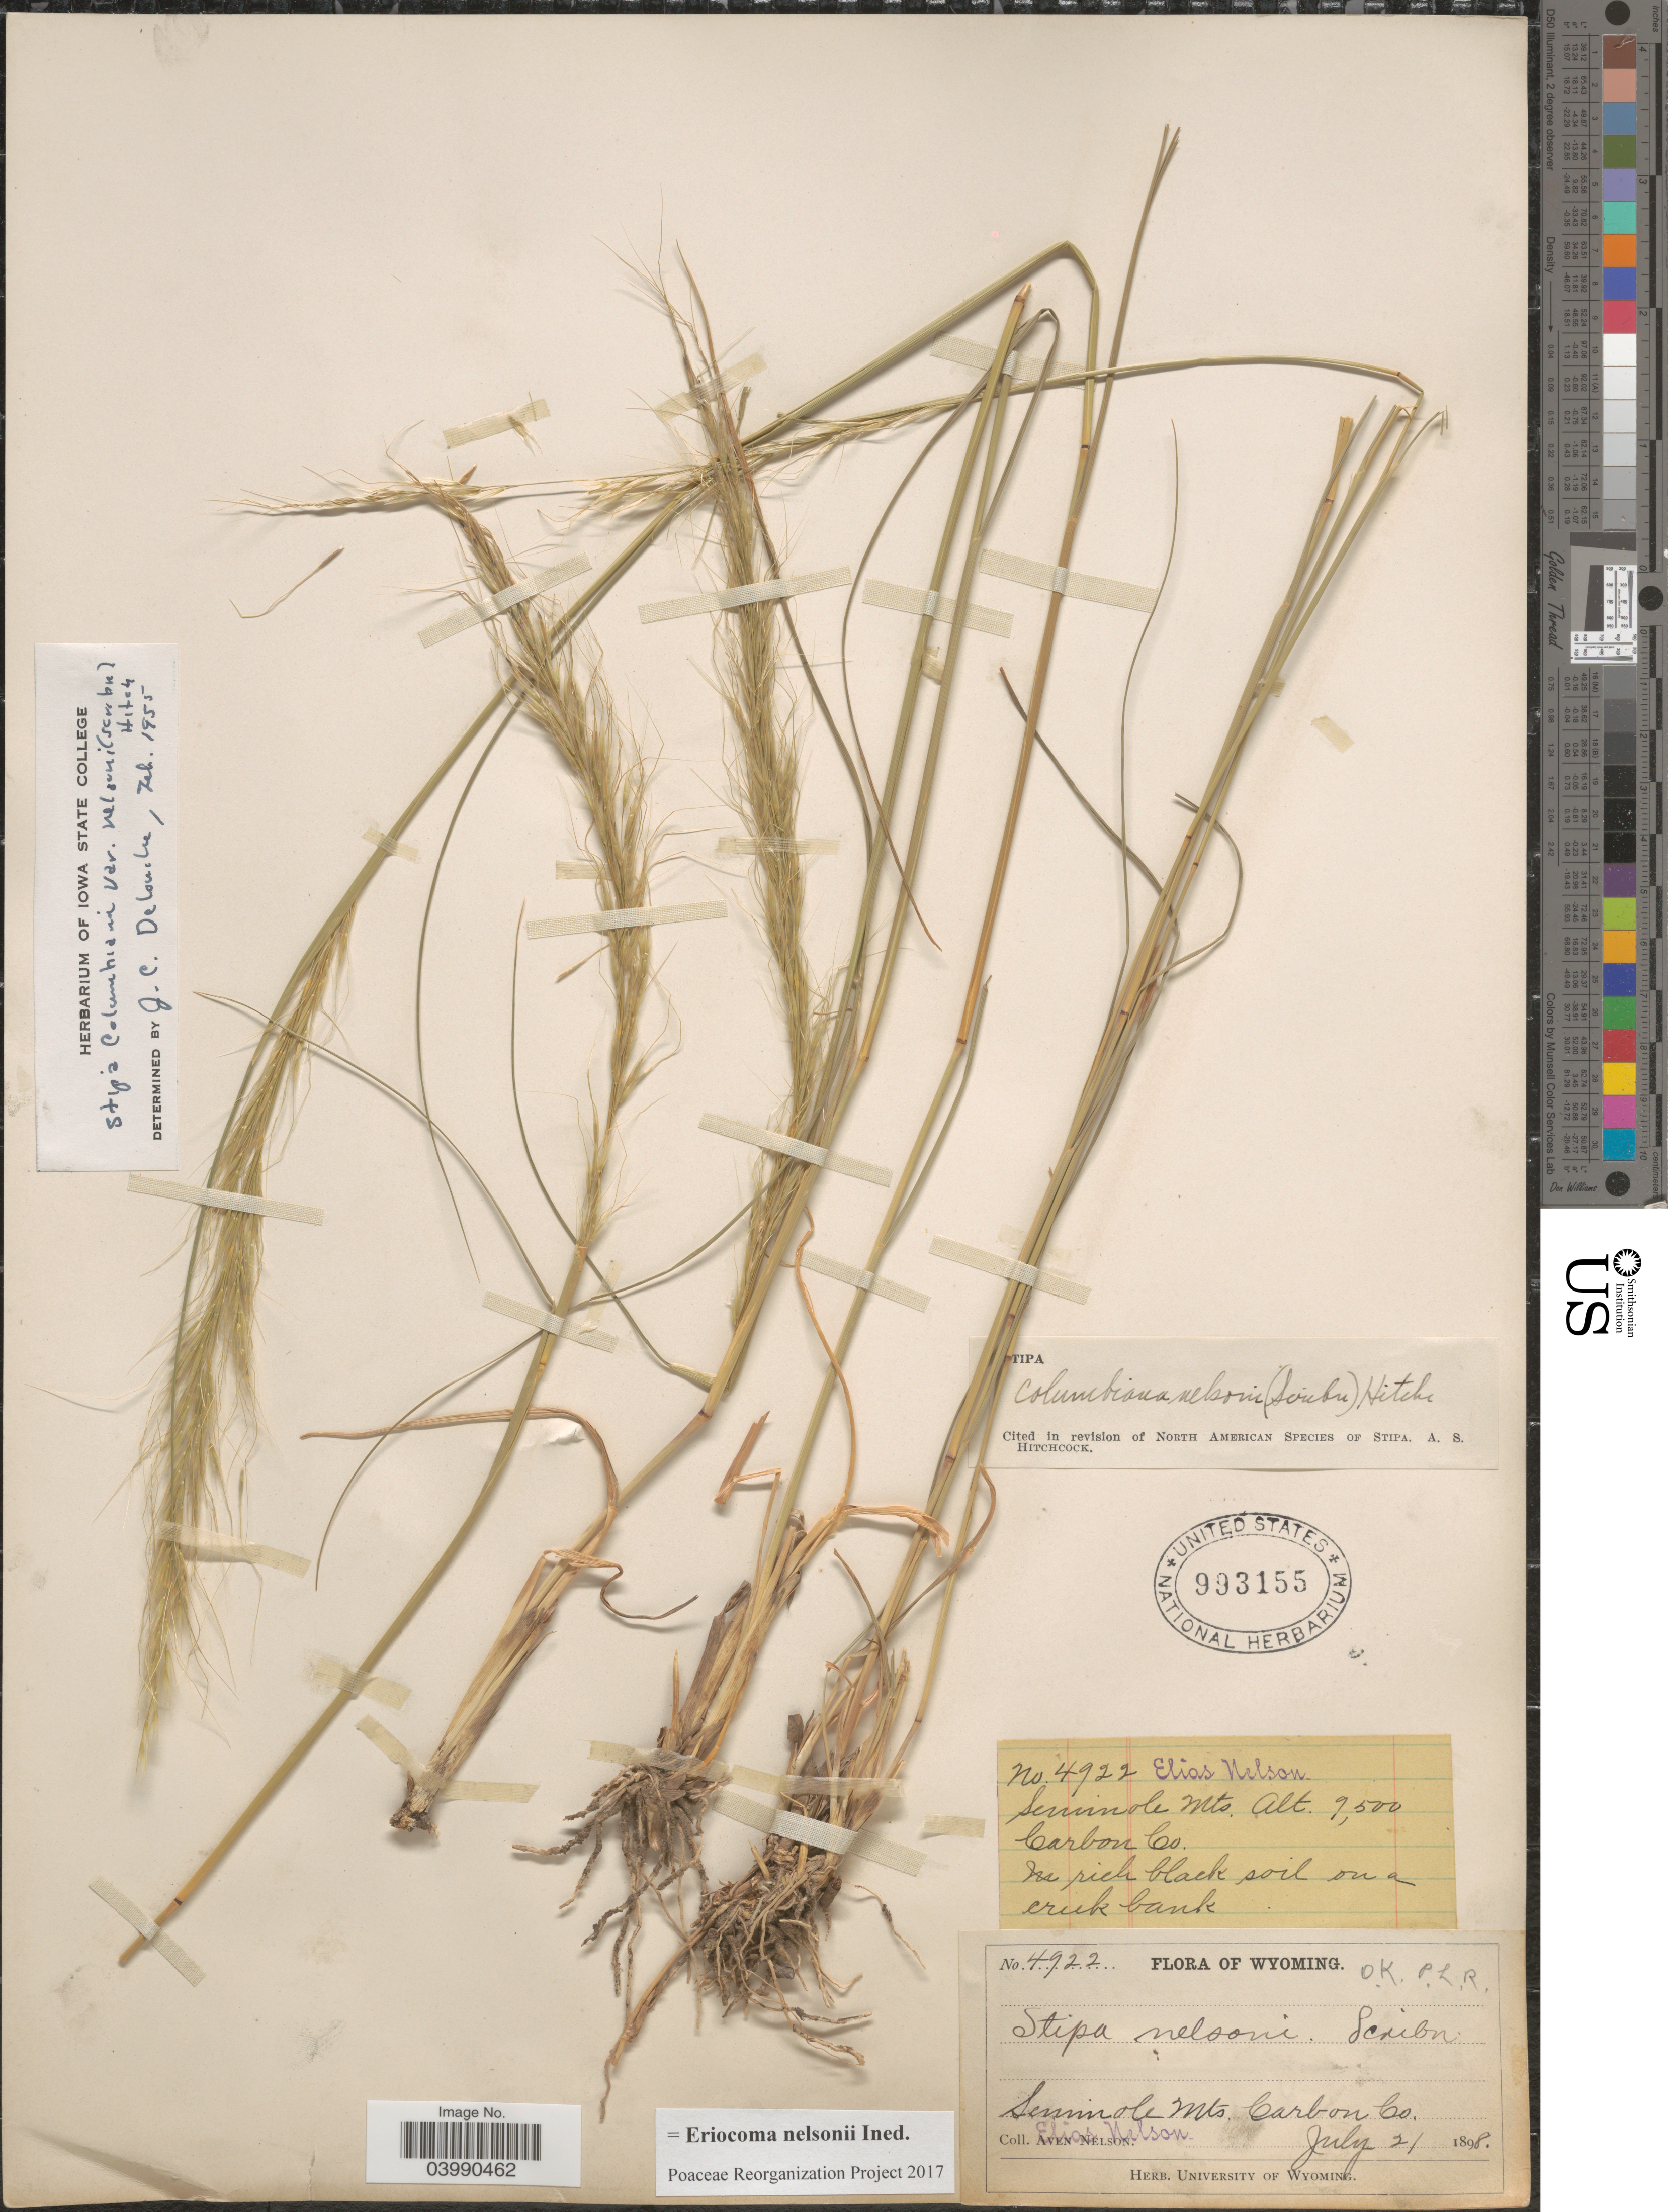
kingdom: Plantae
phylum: Tracheophyta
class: Liliopsida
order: Poales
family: Poaceae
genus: Eriocoma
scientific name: Eriocoma nelsonii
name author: (Scribn.) Romasch.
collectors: E. Nelson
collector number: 4922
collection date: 1898-07-21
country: United States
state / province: Wyoming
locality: Seminole Mts. Carbon Co. Rich black soil on a creek bank.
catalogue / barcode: US 993155